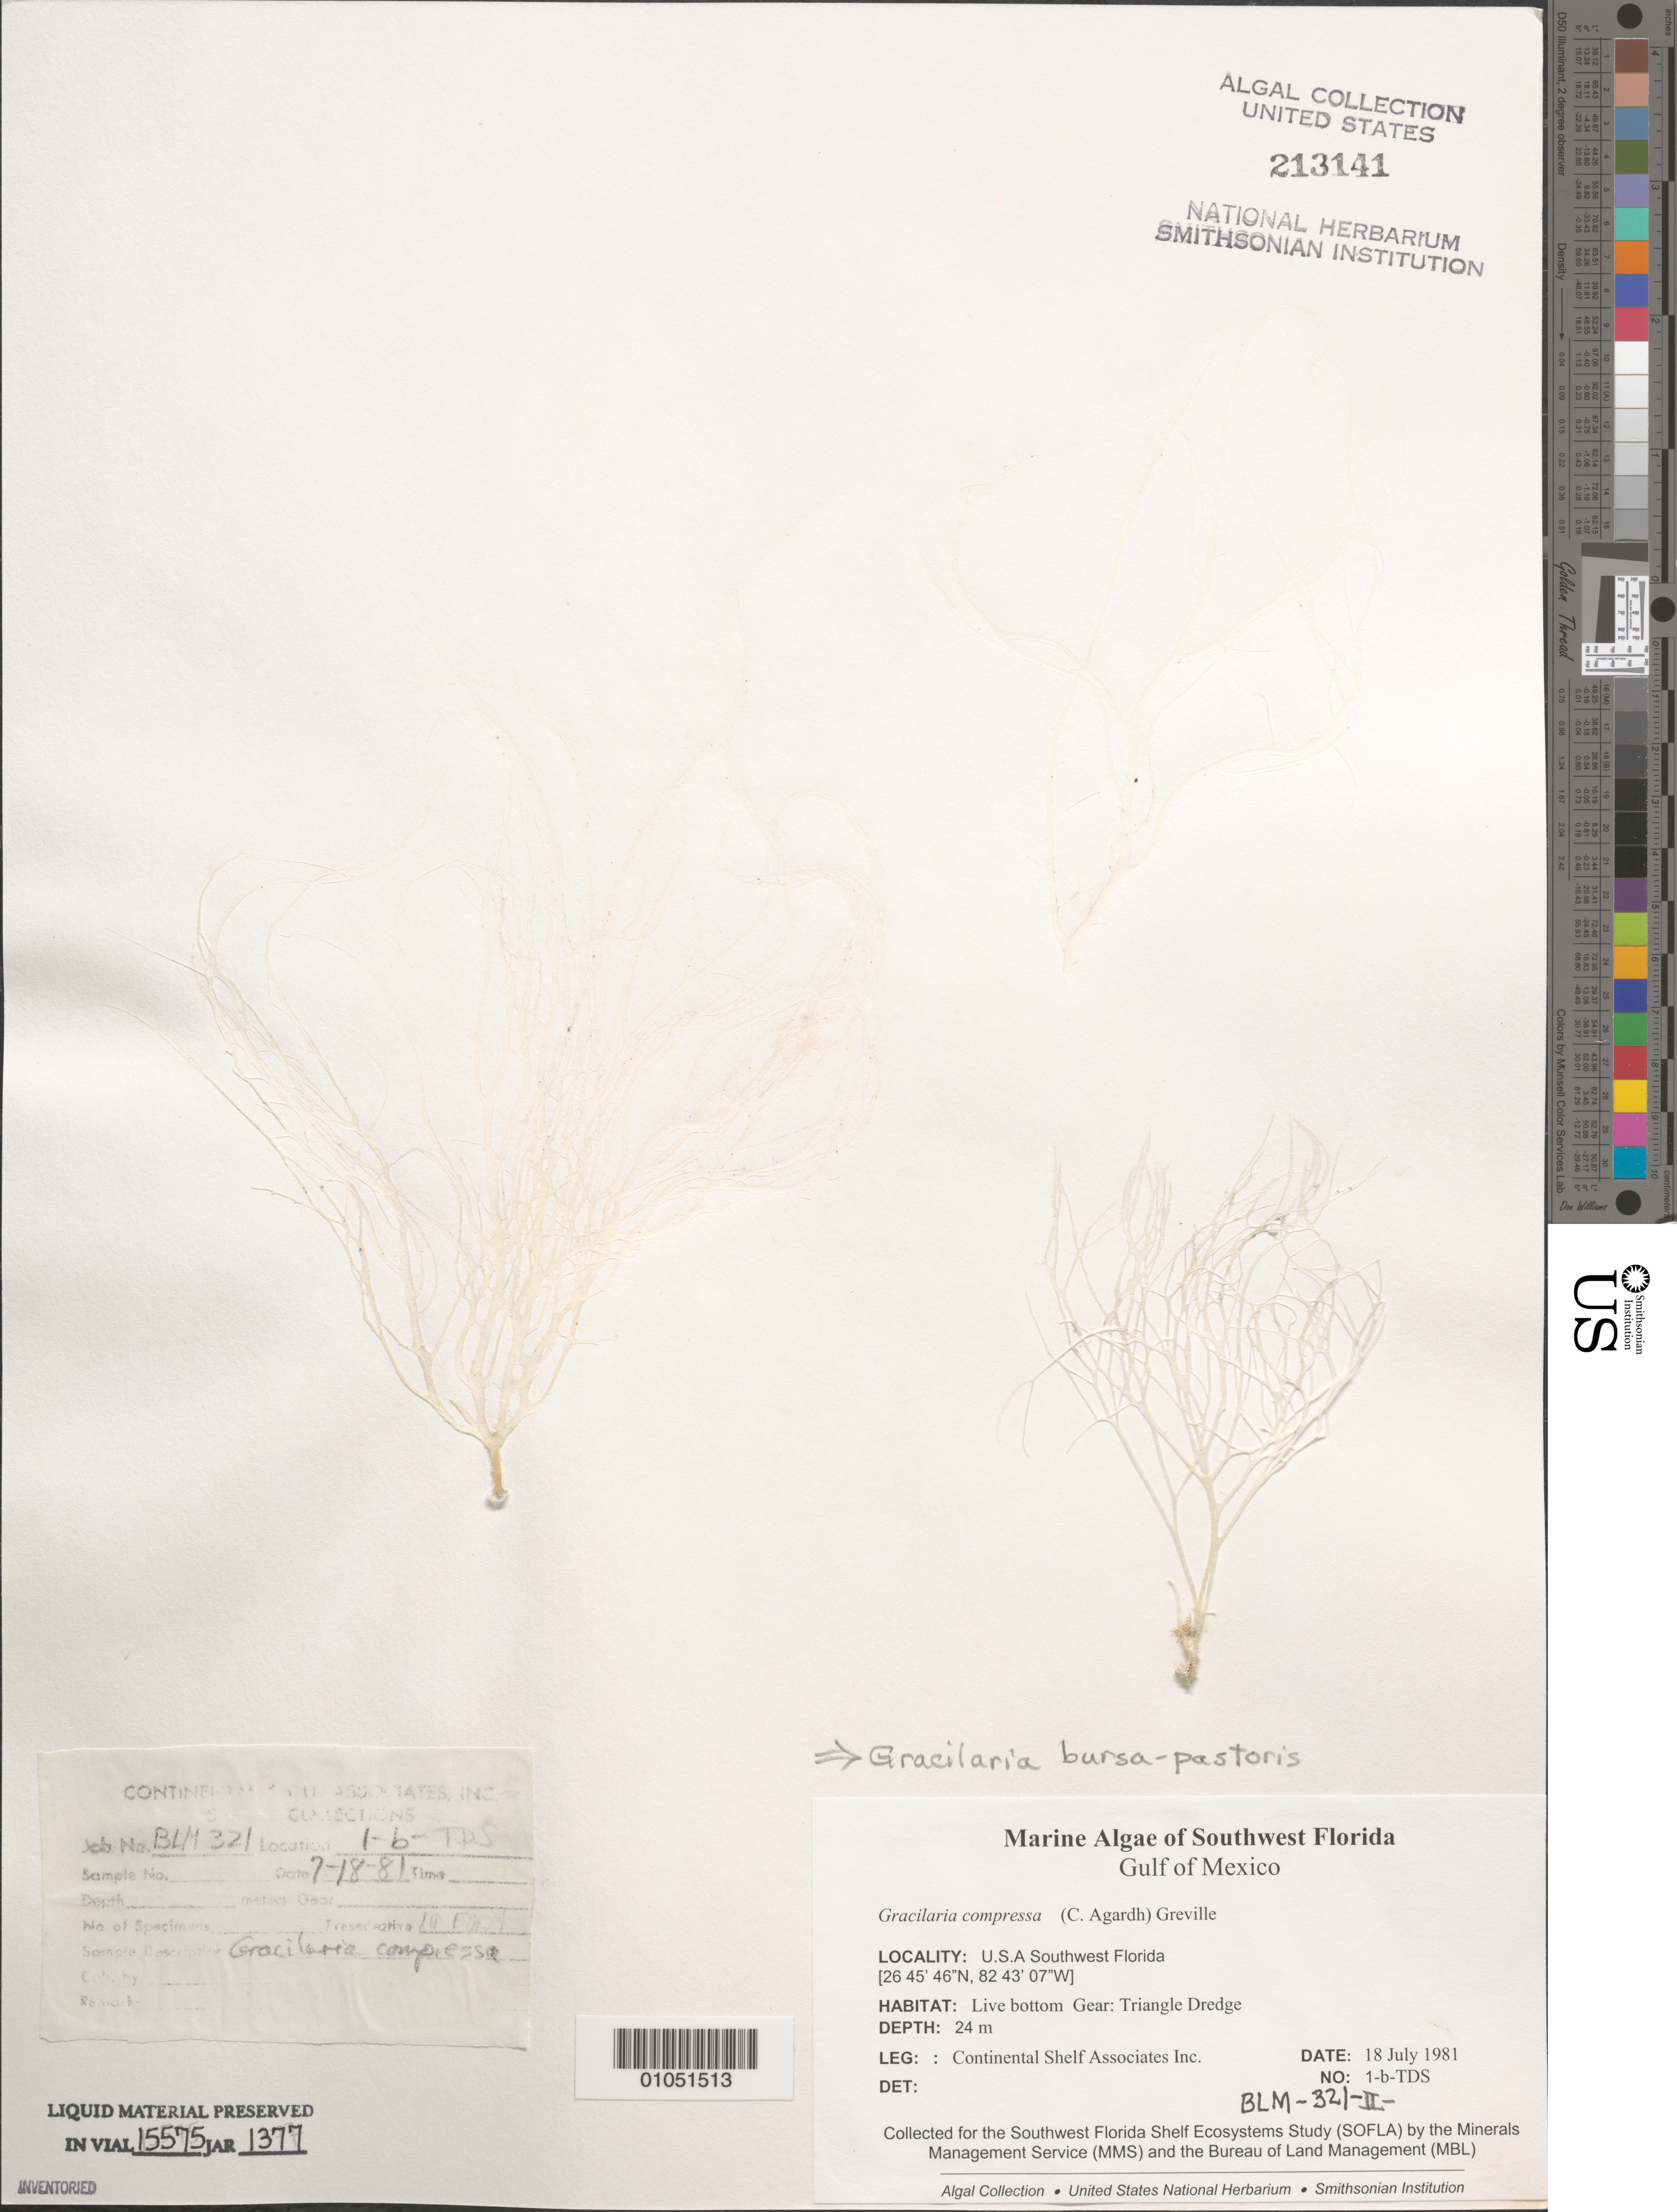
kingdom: Plantae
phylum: Rhodophyta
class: Florideophyceae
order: Gracilariales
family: Gracilariaceae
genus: Gracilaria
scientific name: Gracilaria bursa-pastoris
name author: (S.G. Gmel.) P.C. Silva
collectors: Continental Shelf Associates for the MMS/BLM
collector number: BLM-321-II-1-B-TDS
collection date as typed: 18 Jul 1981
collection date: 1981-07-18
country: United States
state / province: Florida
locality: Gulf of Mexico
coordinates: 26 45'46"N, 82 43'07"W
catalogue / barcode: US 213141